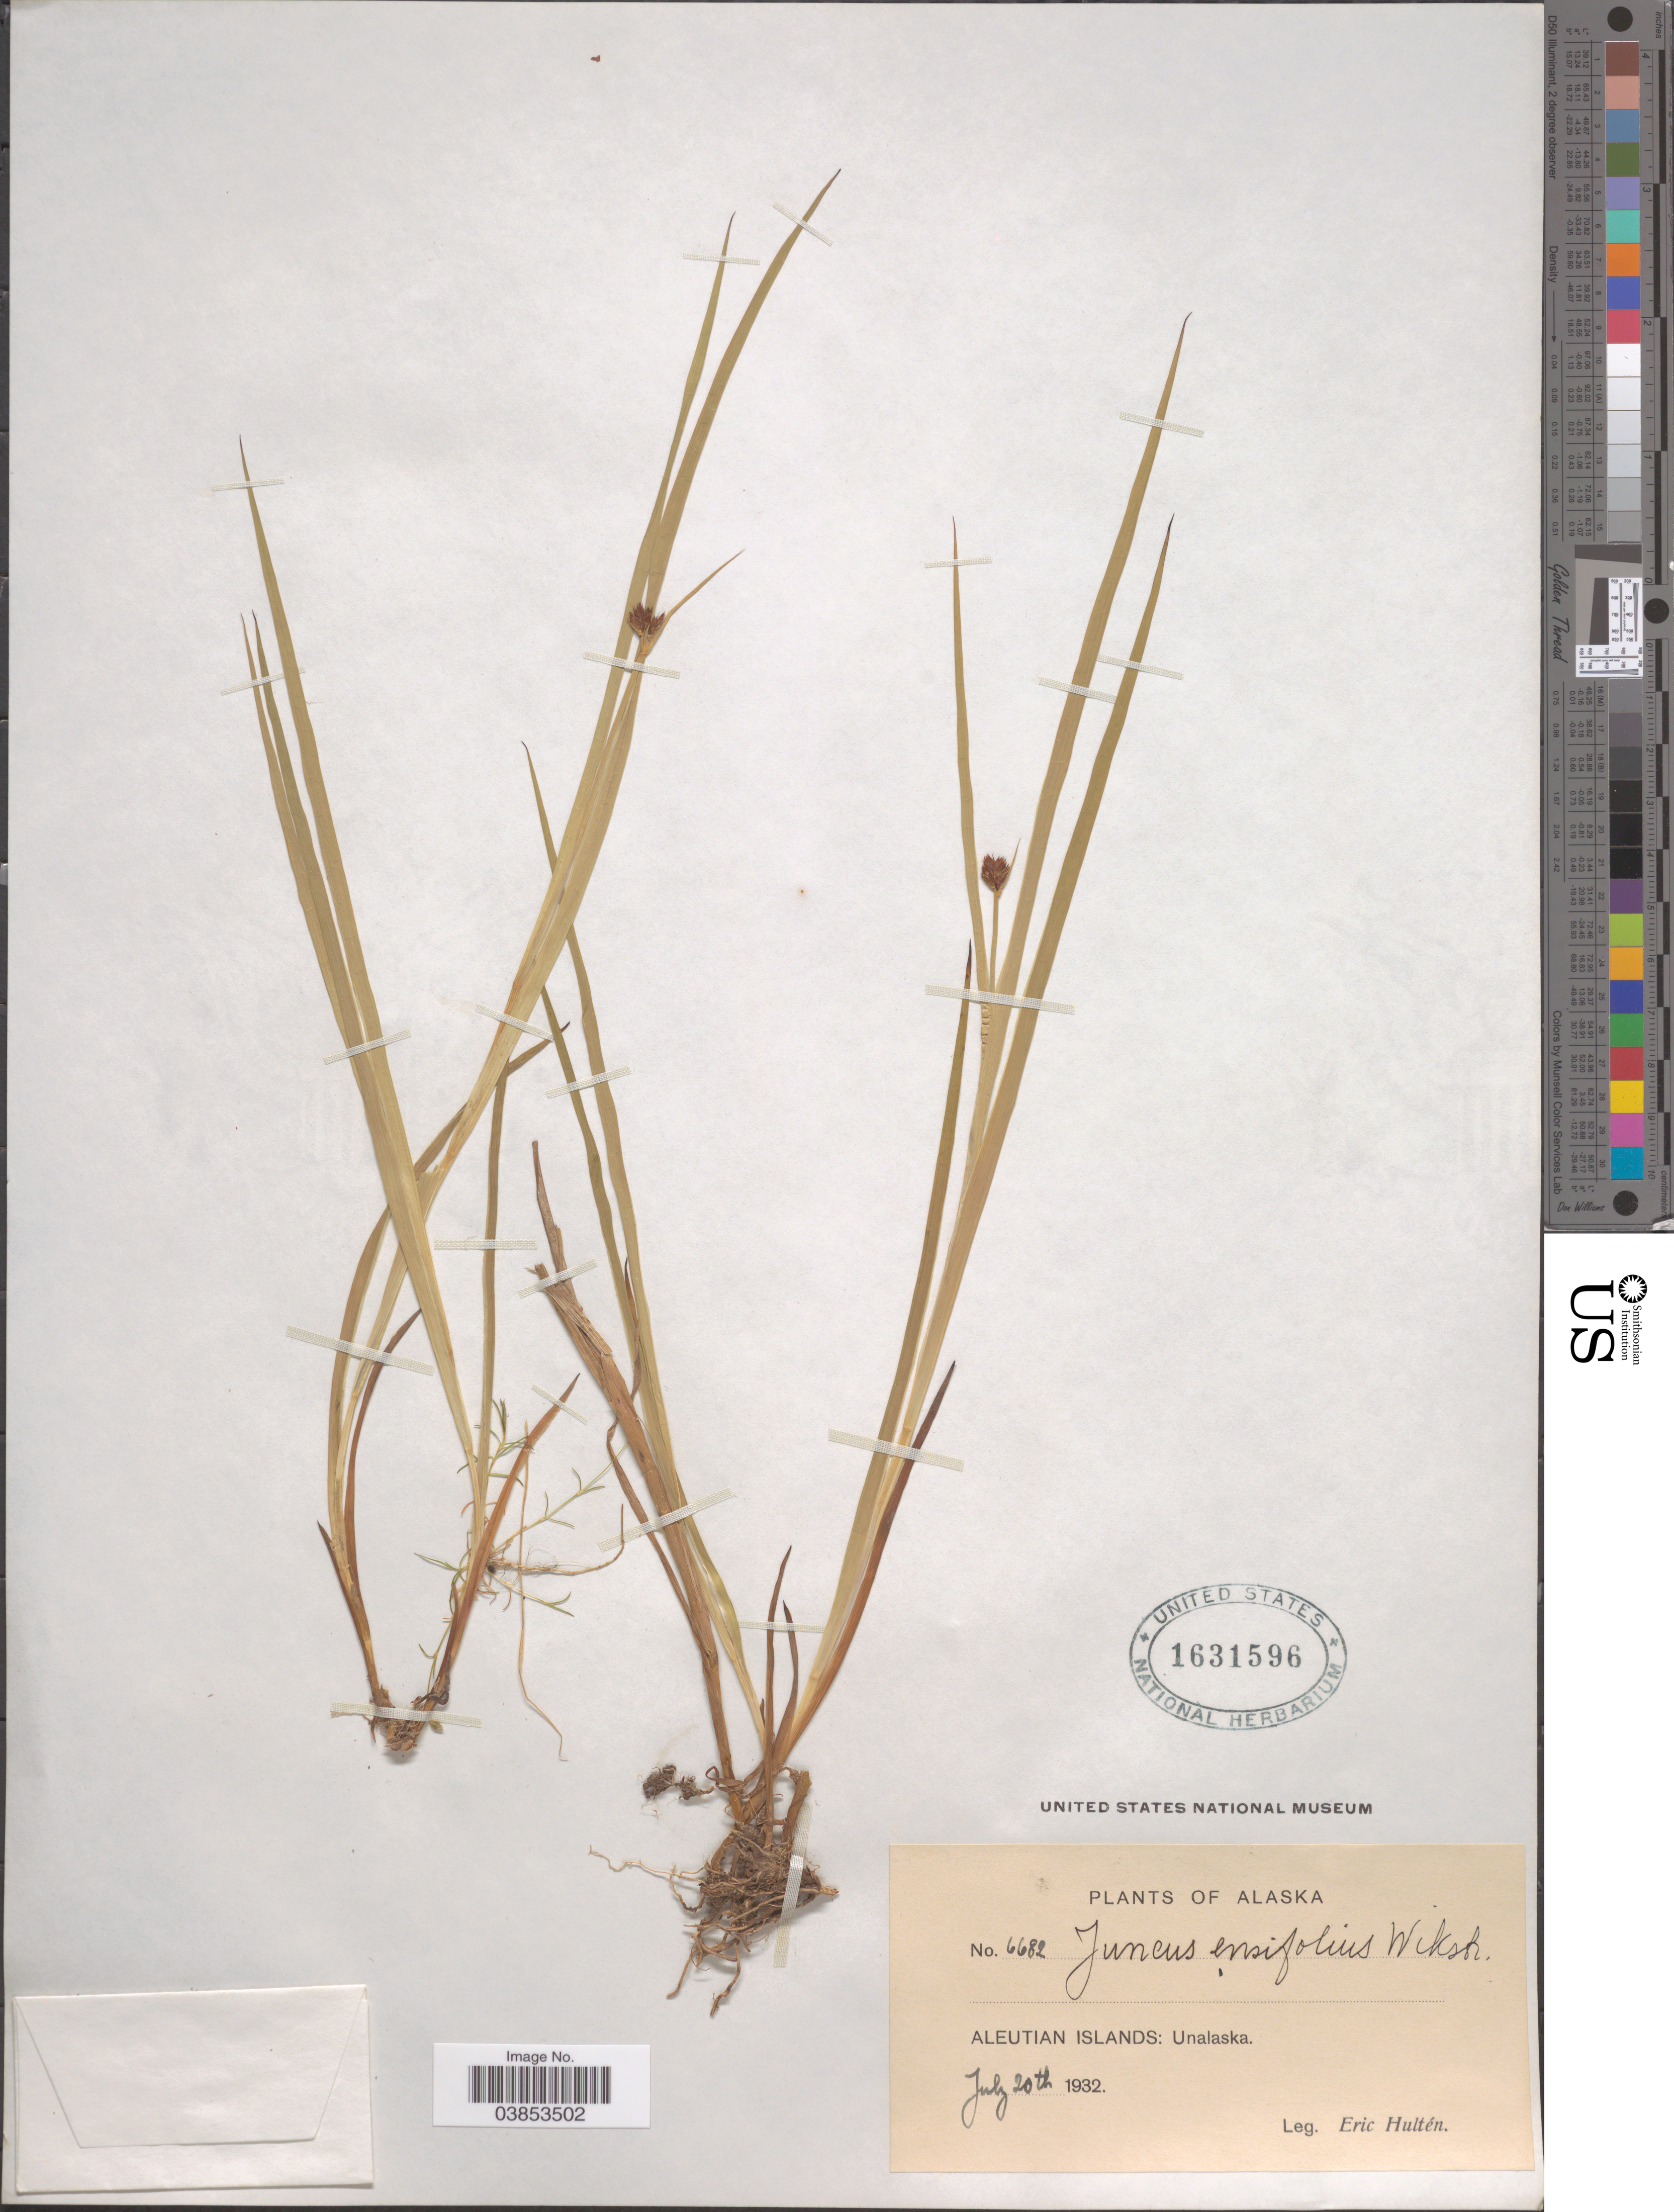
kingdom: Plantae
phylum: Tracheophyta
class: Liliopsida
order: Poales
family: Juncaceae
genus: Juncus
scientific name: Juncus ensifolius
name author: Wikstr.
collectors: E. G. Hultén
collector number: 6682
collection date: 1932-07-20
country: United States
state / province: Alaska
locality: Aleutian Islands: Unalaska.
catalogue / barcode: US 1631596